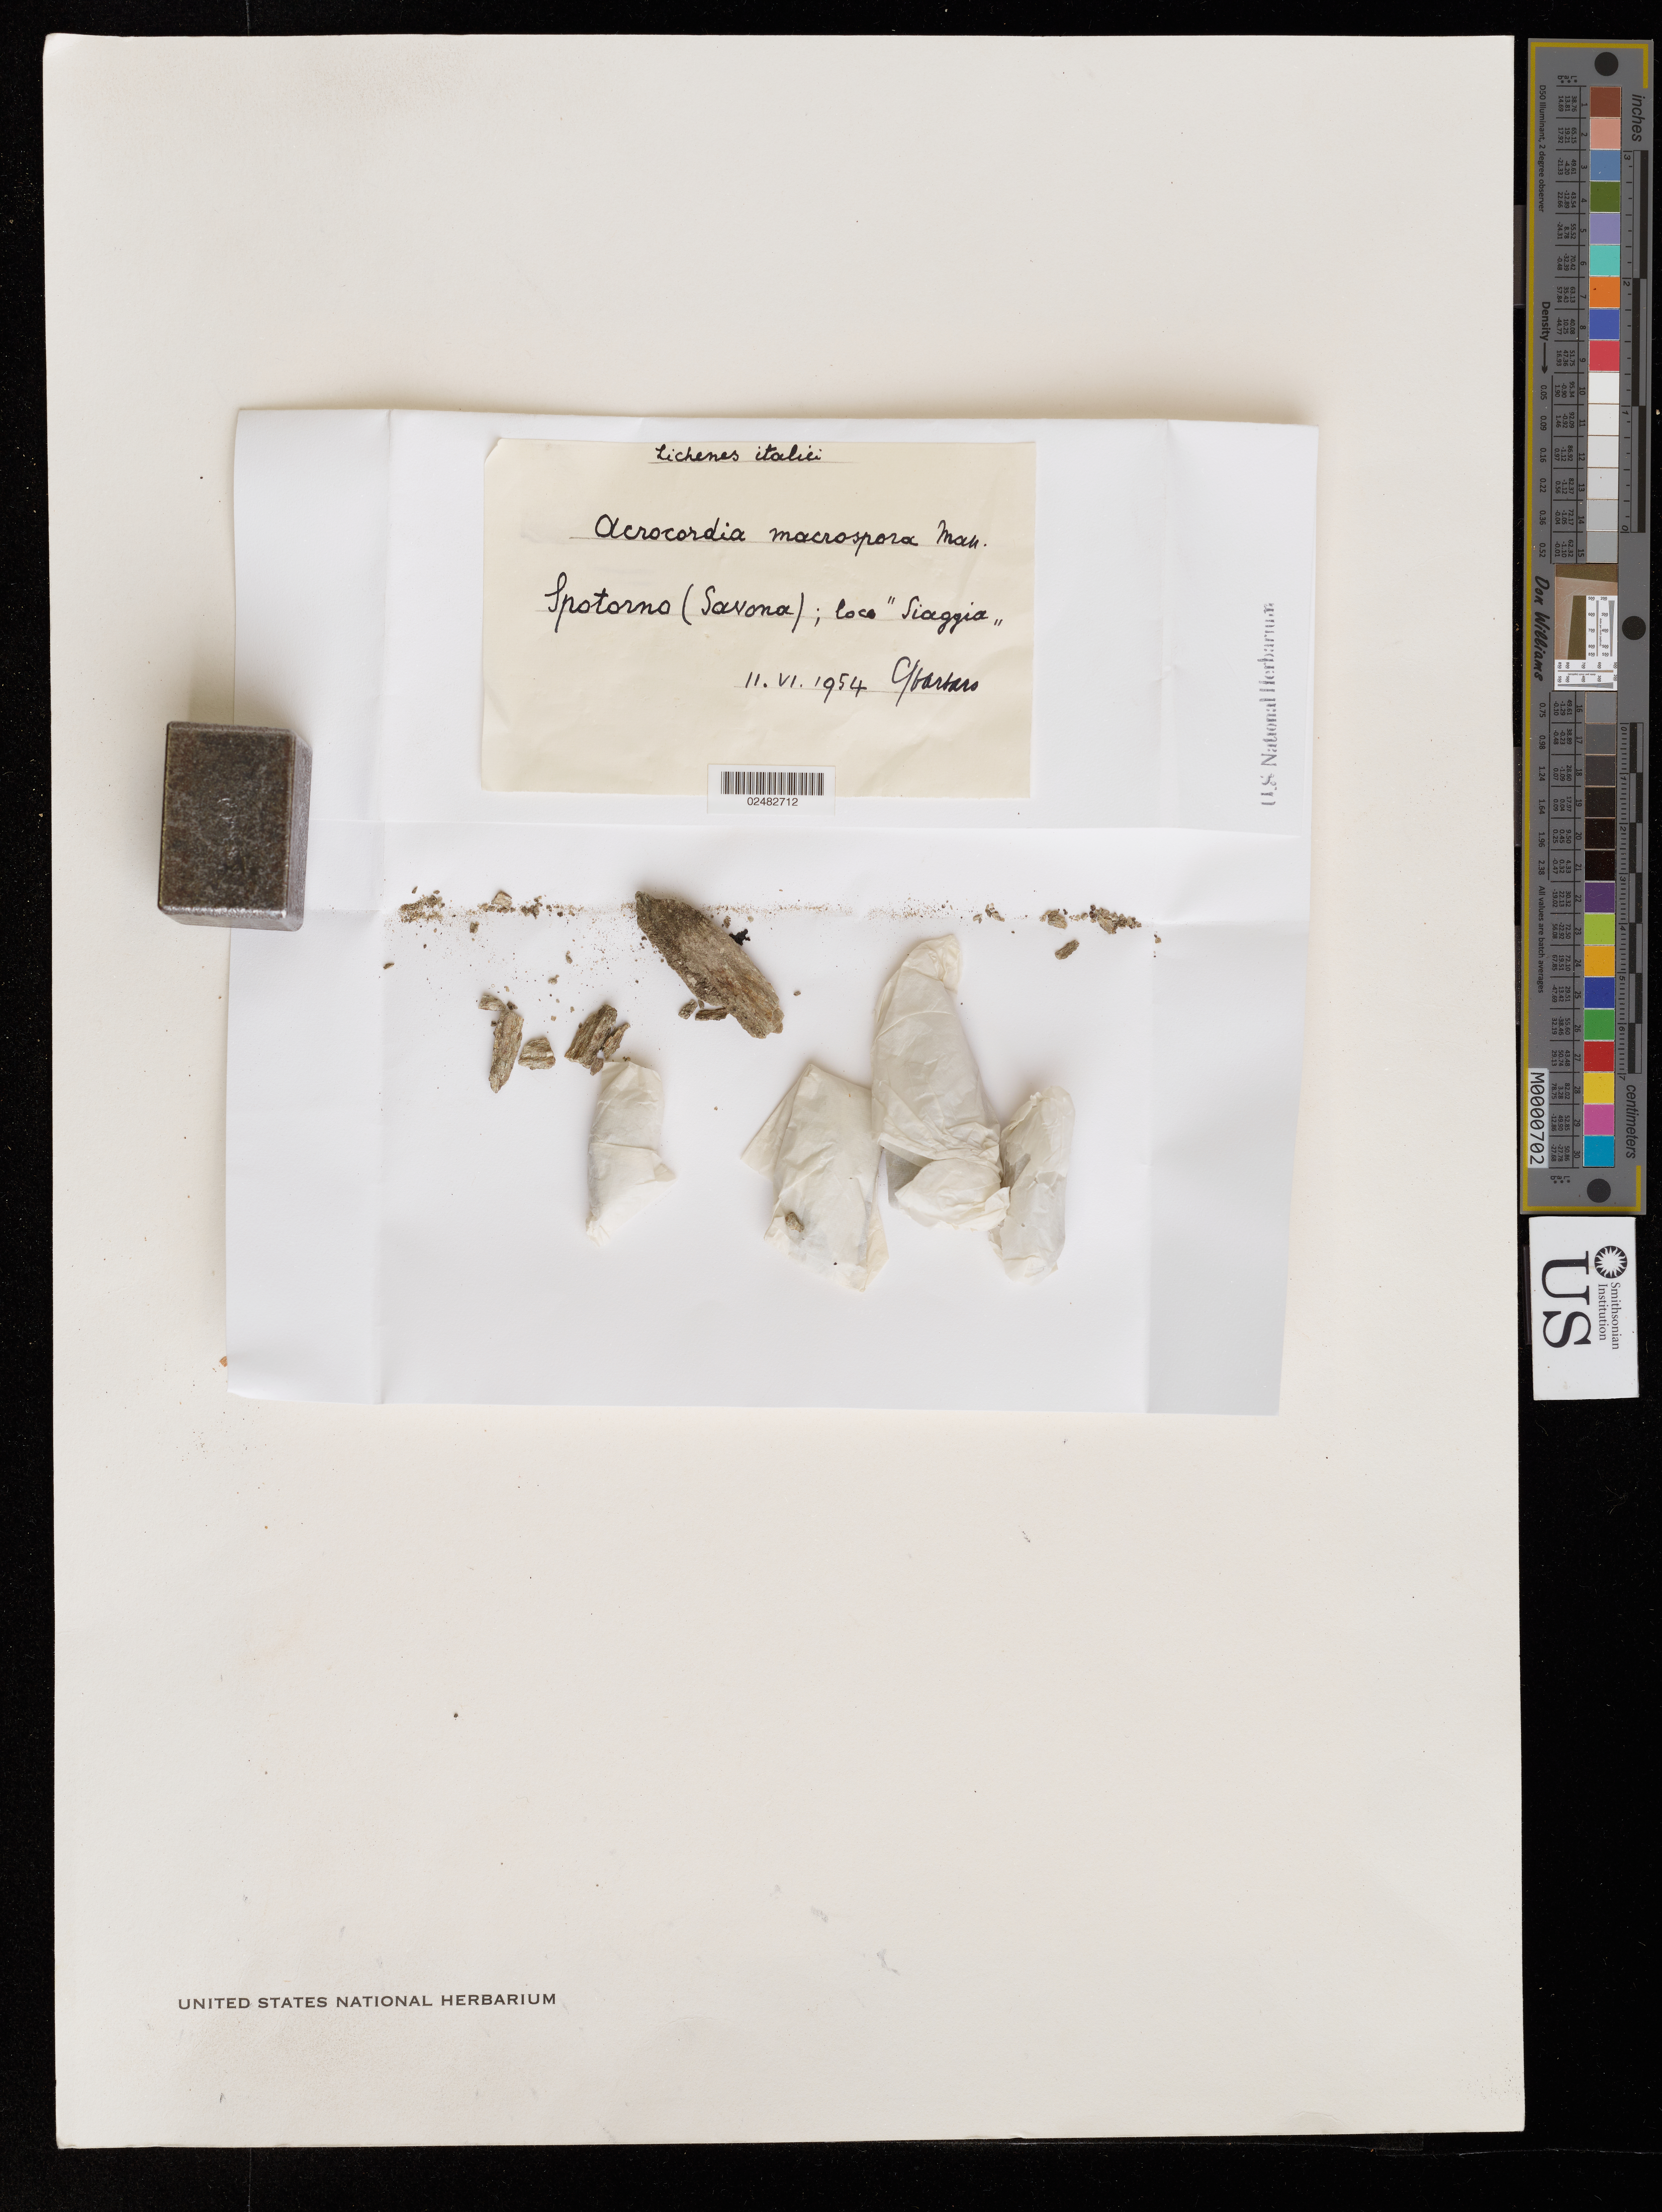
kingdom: Fungi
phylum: Ascomycota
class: Dothideomycetes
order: Monoblastiales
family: Monoblastiaceae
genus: Acrocordia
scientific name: Acrocordia macrospora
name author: A. Massal.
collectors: Q. Barbaro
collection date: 1954-06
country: Italy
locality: Italici. Savona. Spotorno. Coco "Siaggia"